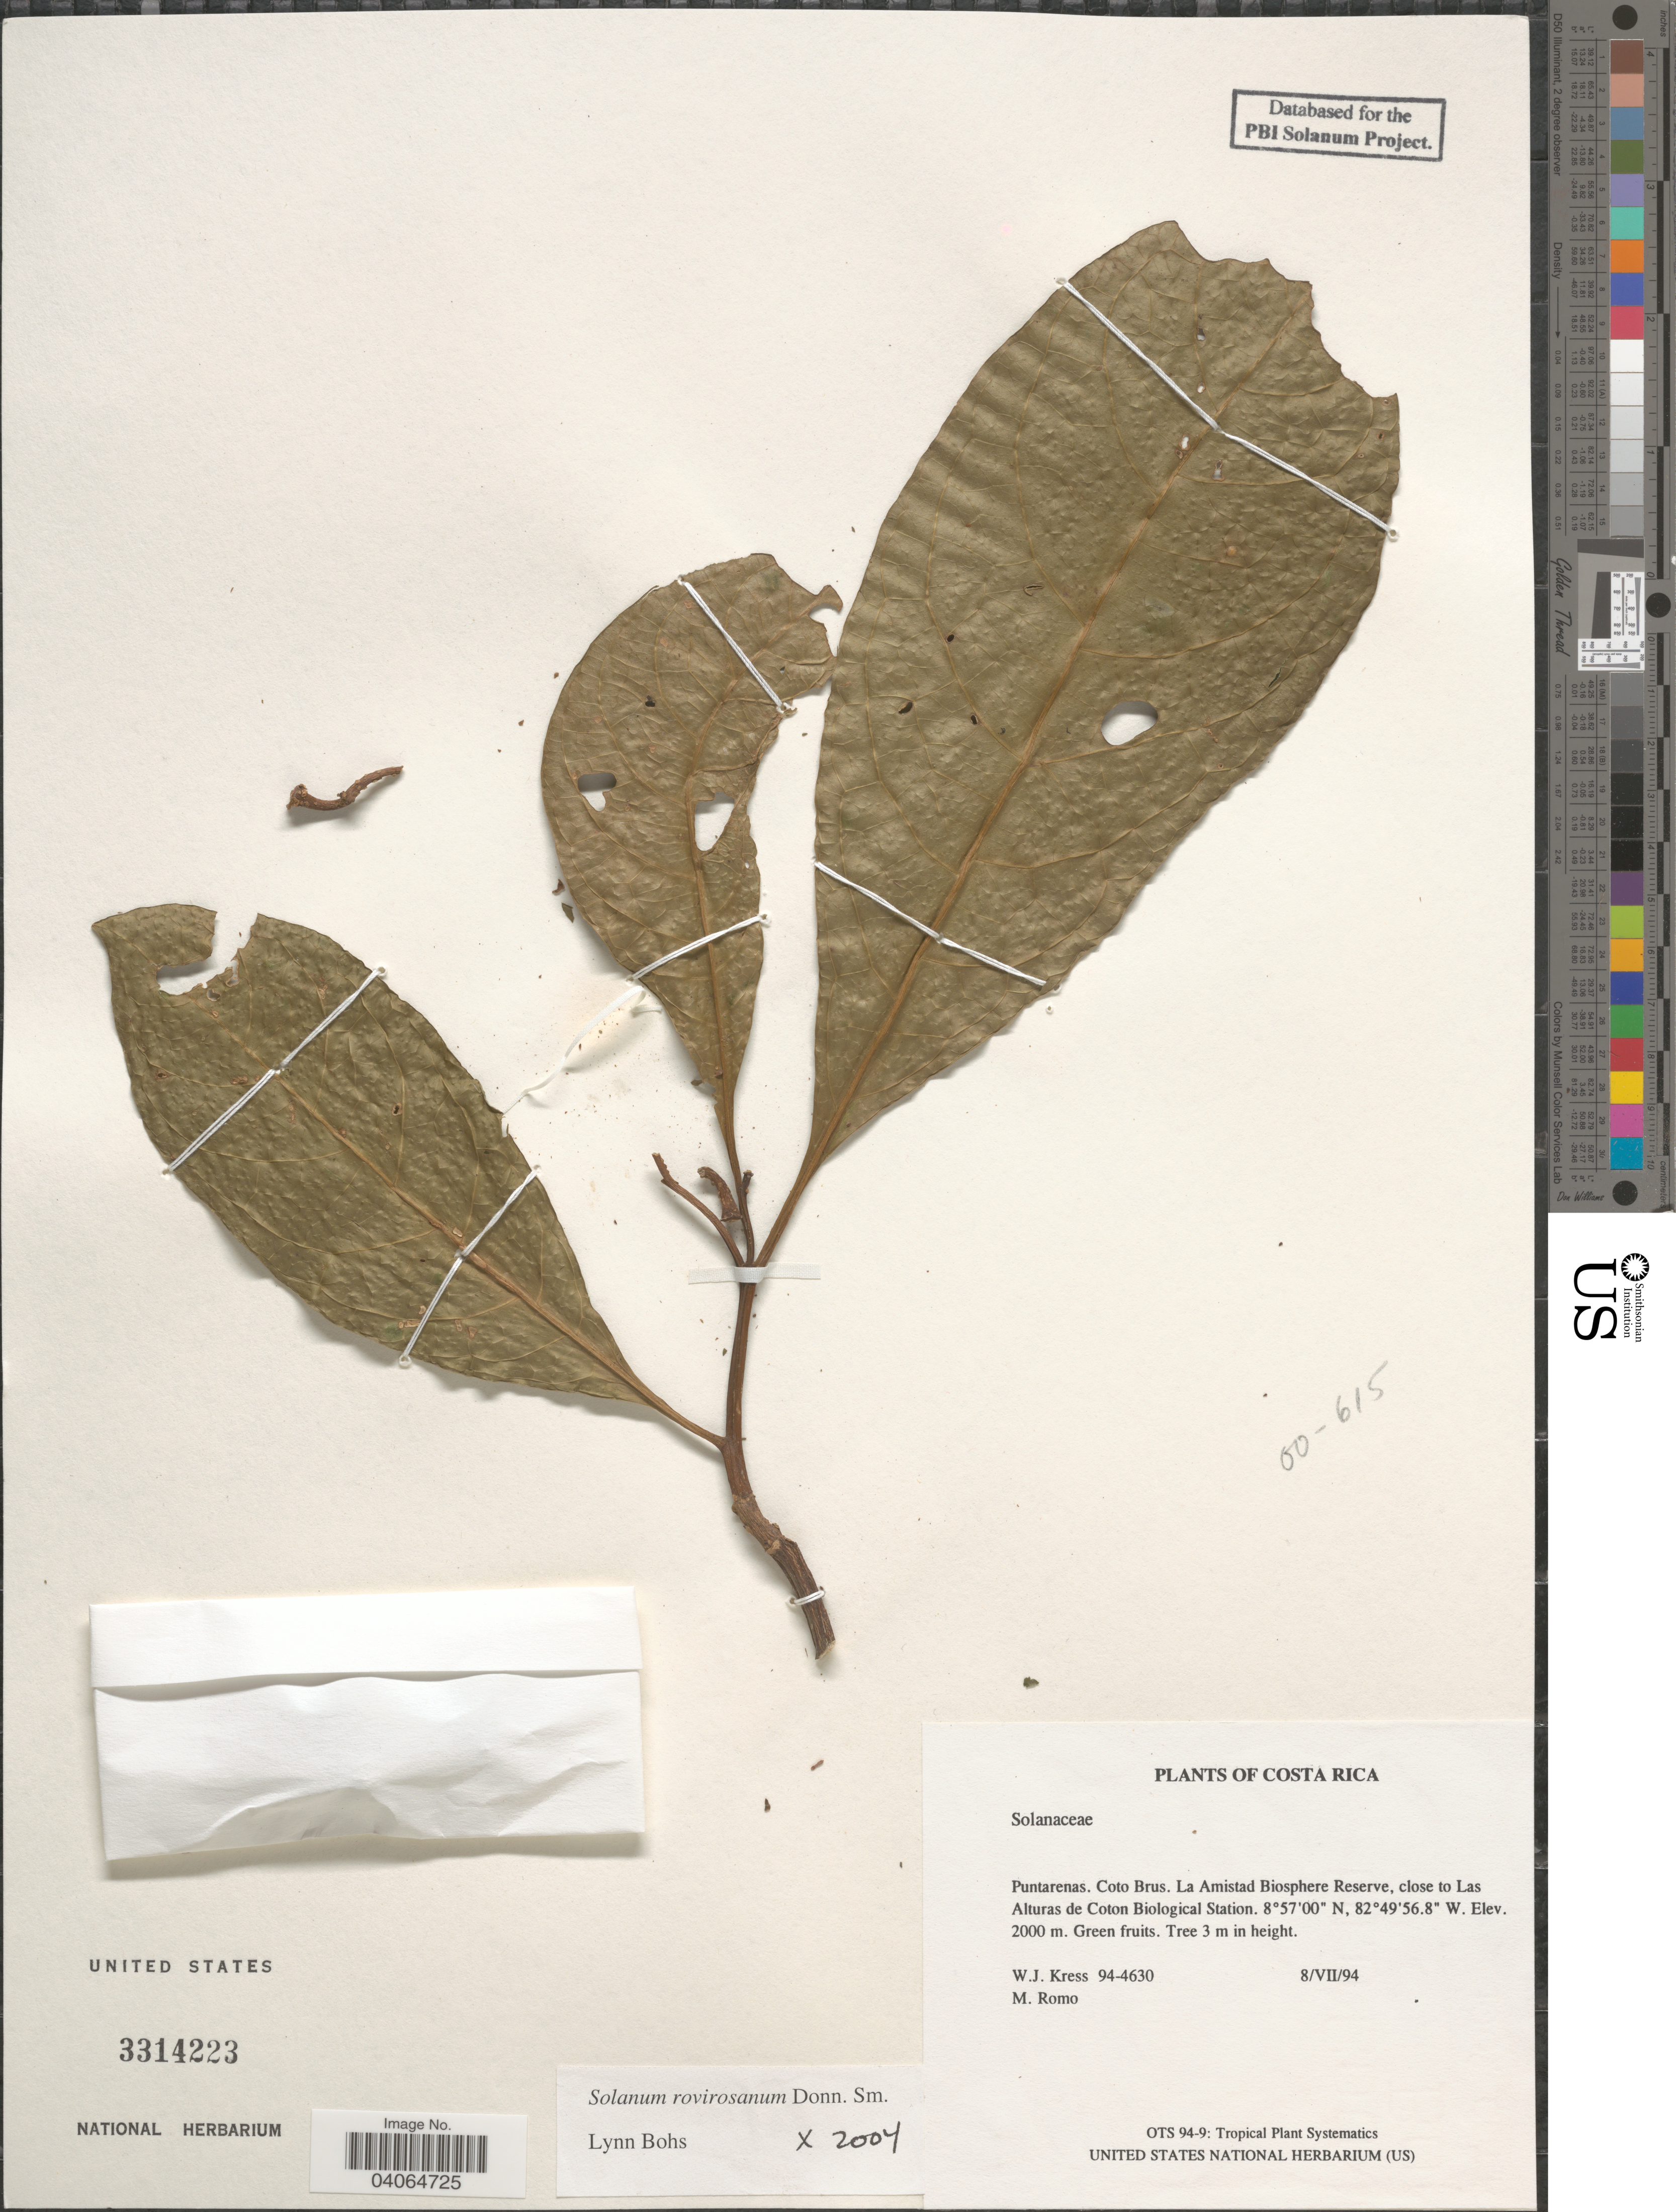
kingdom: Plantae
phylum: Tracheophyta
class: Magnoliopsida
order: Solanales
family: Solanaceae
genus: Solanum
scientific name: Solanum rovirosanum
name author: Donn. Sm.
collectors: W. J. Kress & M. Romo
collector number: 94-4630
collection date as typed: Transcribed d/m/y: 8/7/94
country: Costa Rica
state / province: Puntarenas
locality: Coto Brus. La Amistad Biosphere Reserve, close to Las Alturas de Coton Biological Station.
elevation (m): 2000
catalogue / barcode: US 3314223